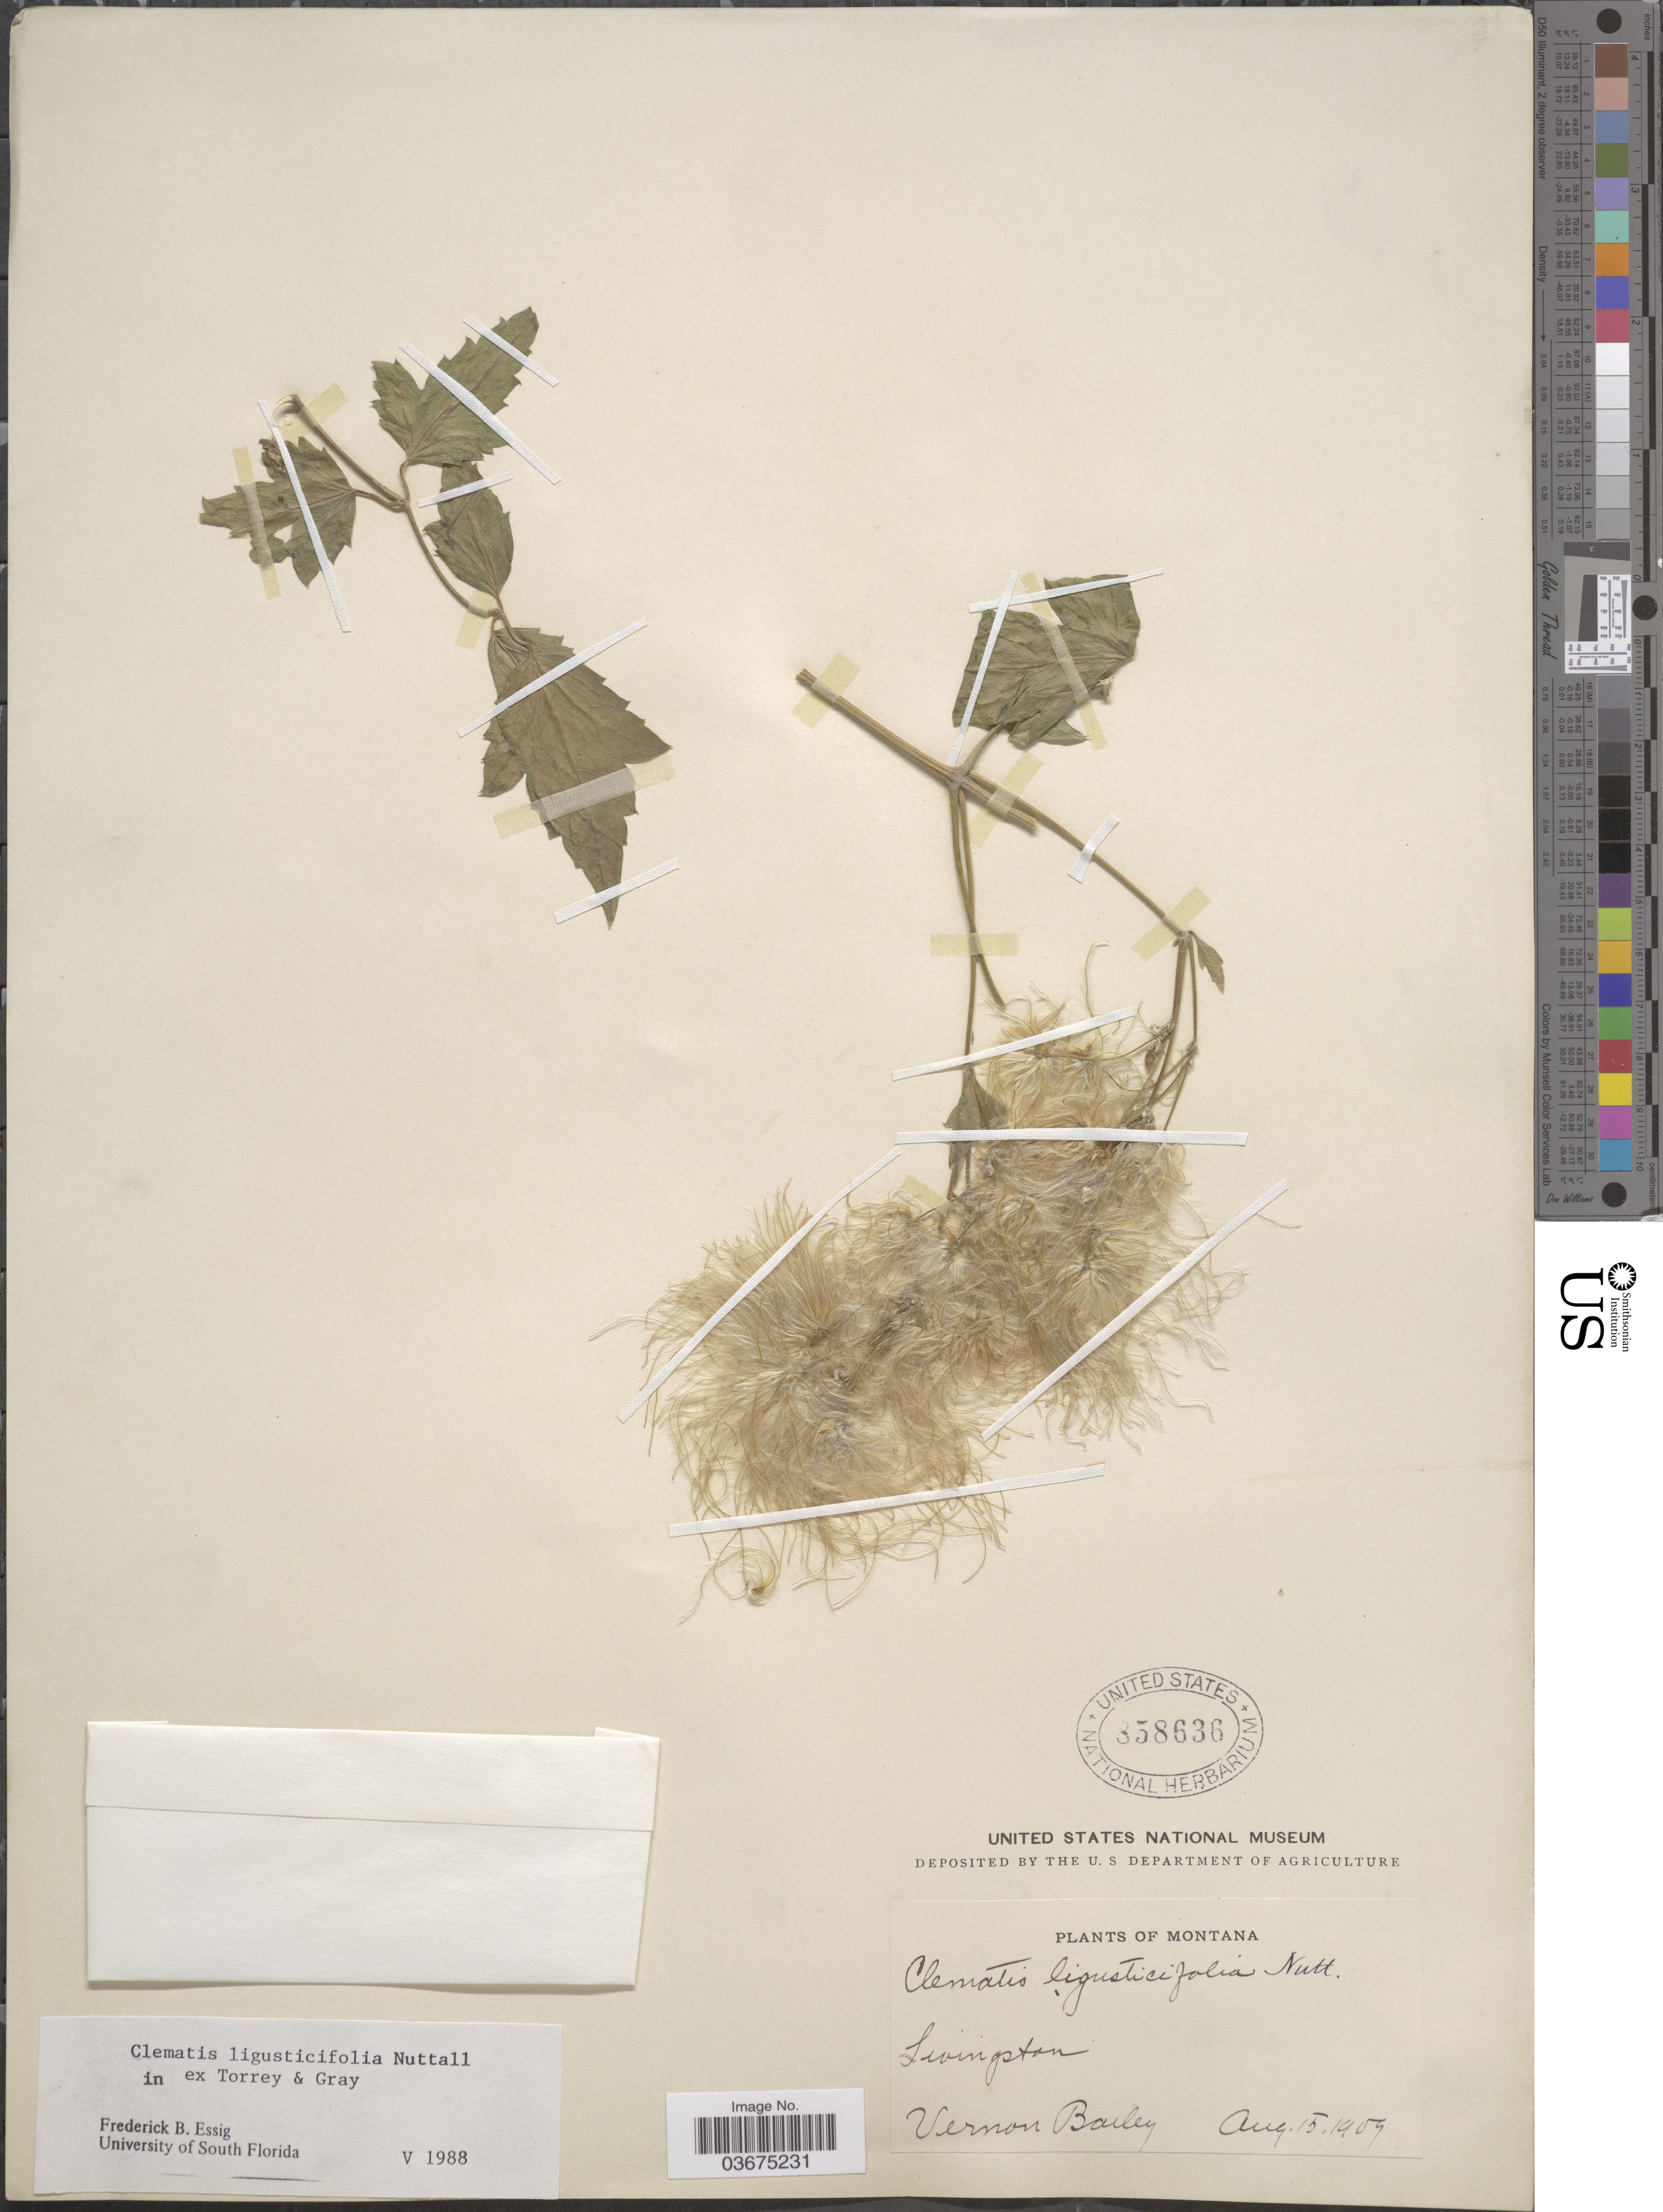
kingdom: Plantae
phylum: Tracheophyta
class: Magnoliopsida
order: Ranunculales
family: Ranunculaceae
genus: Clematis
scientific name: Clematis ligusticifolia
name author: Nutt.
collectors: V. O. Bailey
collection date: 1909-08-15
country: United States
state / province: Montana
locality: Livingston.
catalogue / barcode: US 858636